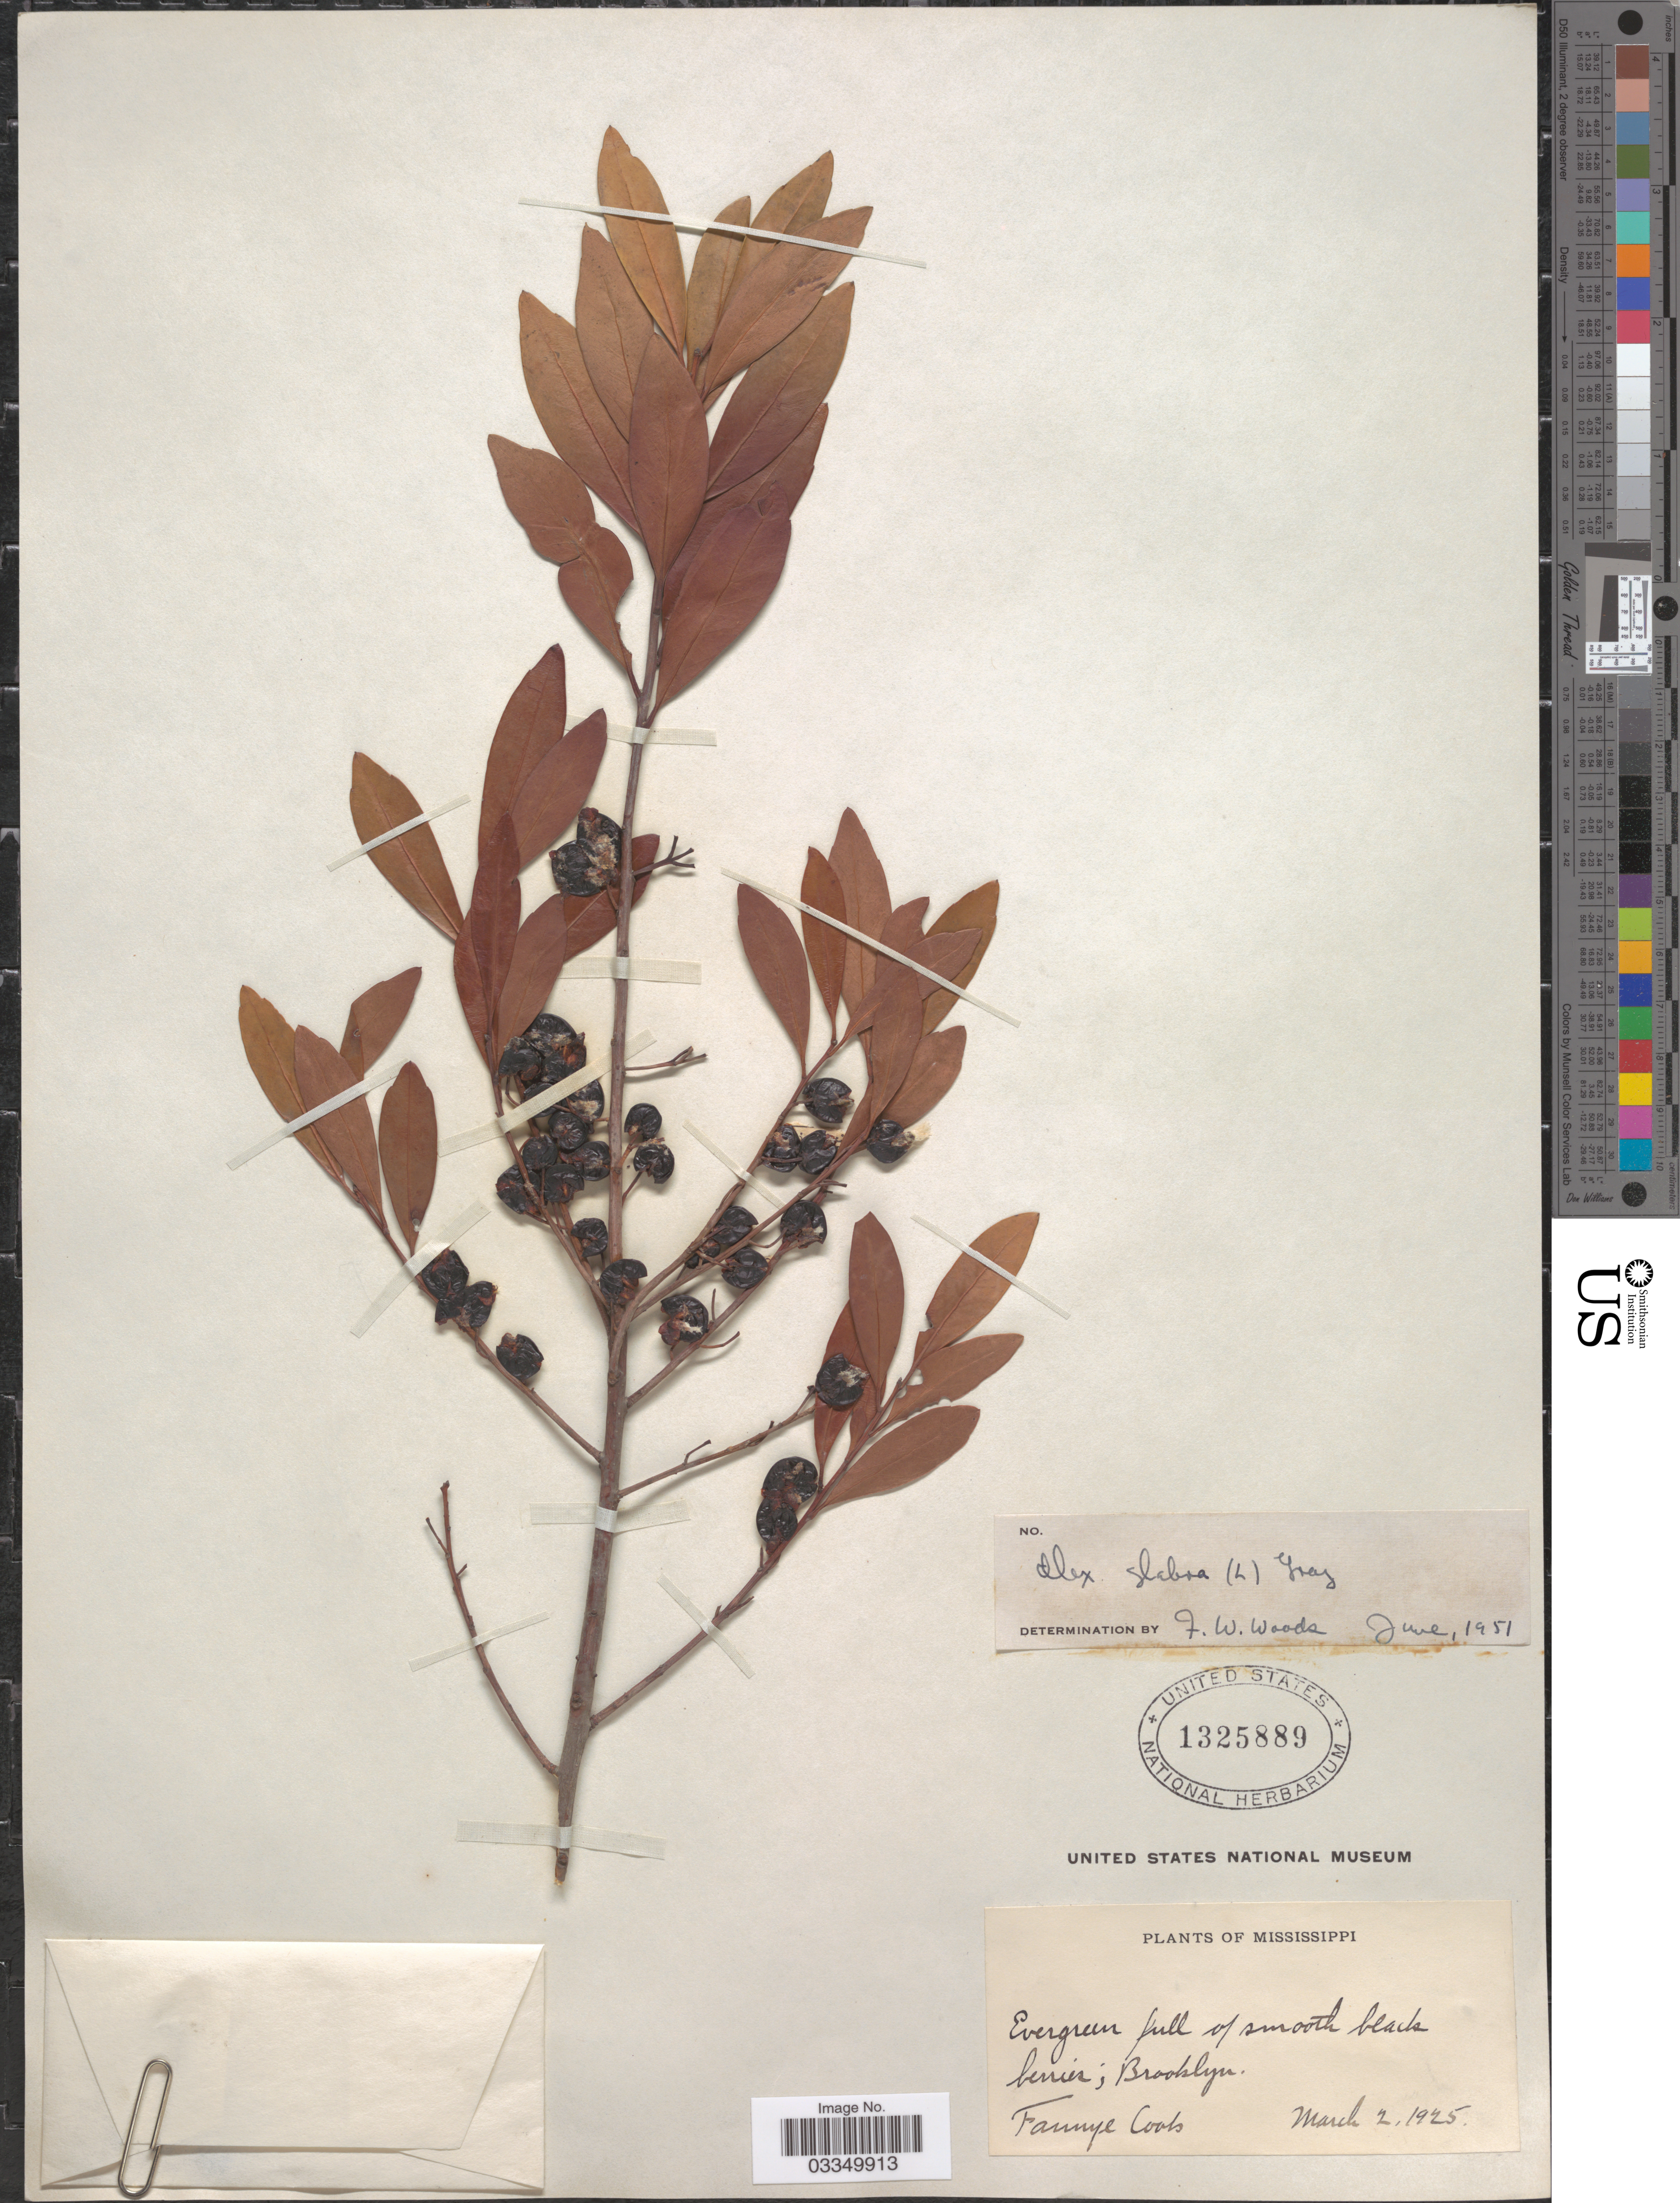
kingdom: Plantae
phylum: Tracheophyta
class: Magnoliopsida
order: Aquifoliales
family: Aquifoliaceae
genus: Ilex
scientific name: Ilex glabra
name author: (L.) A. Gray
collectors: F. A. Cook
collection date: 1925-03-02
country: United States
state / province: Mississippi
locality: Brooklyn.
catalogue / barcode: US 1325889